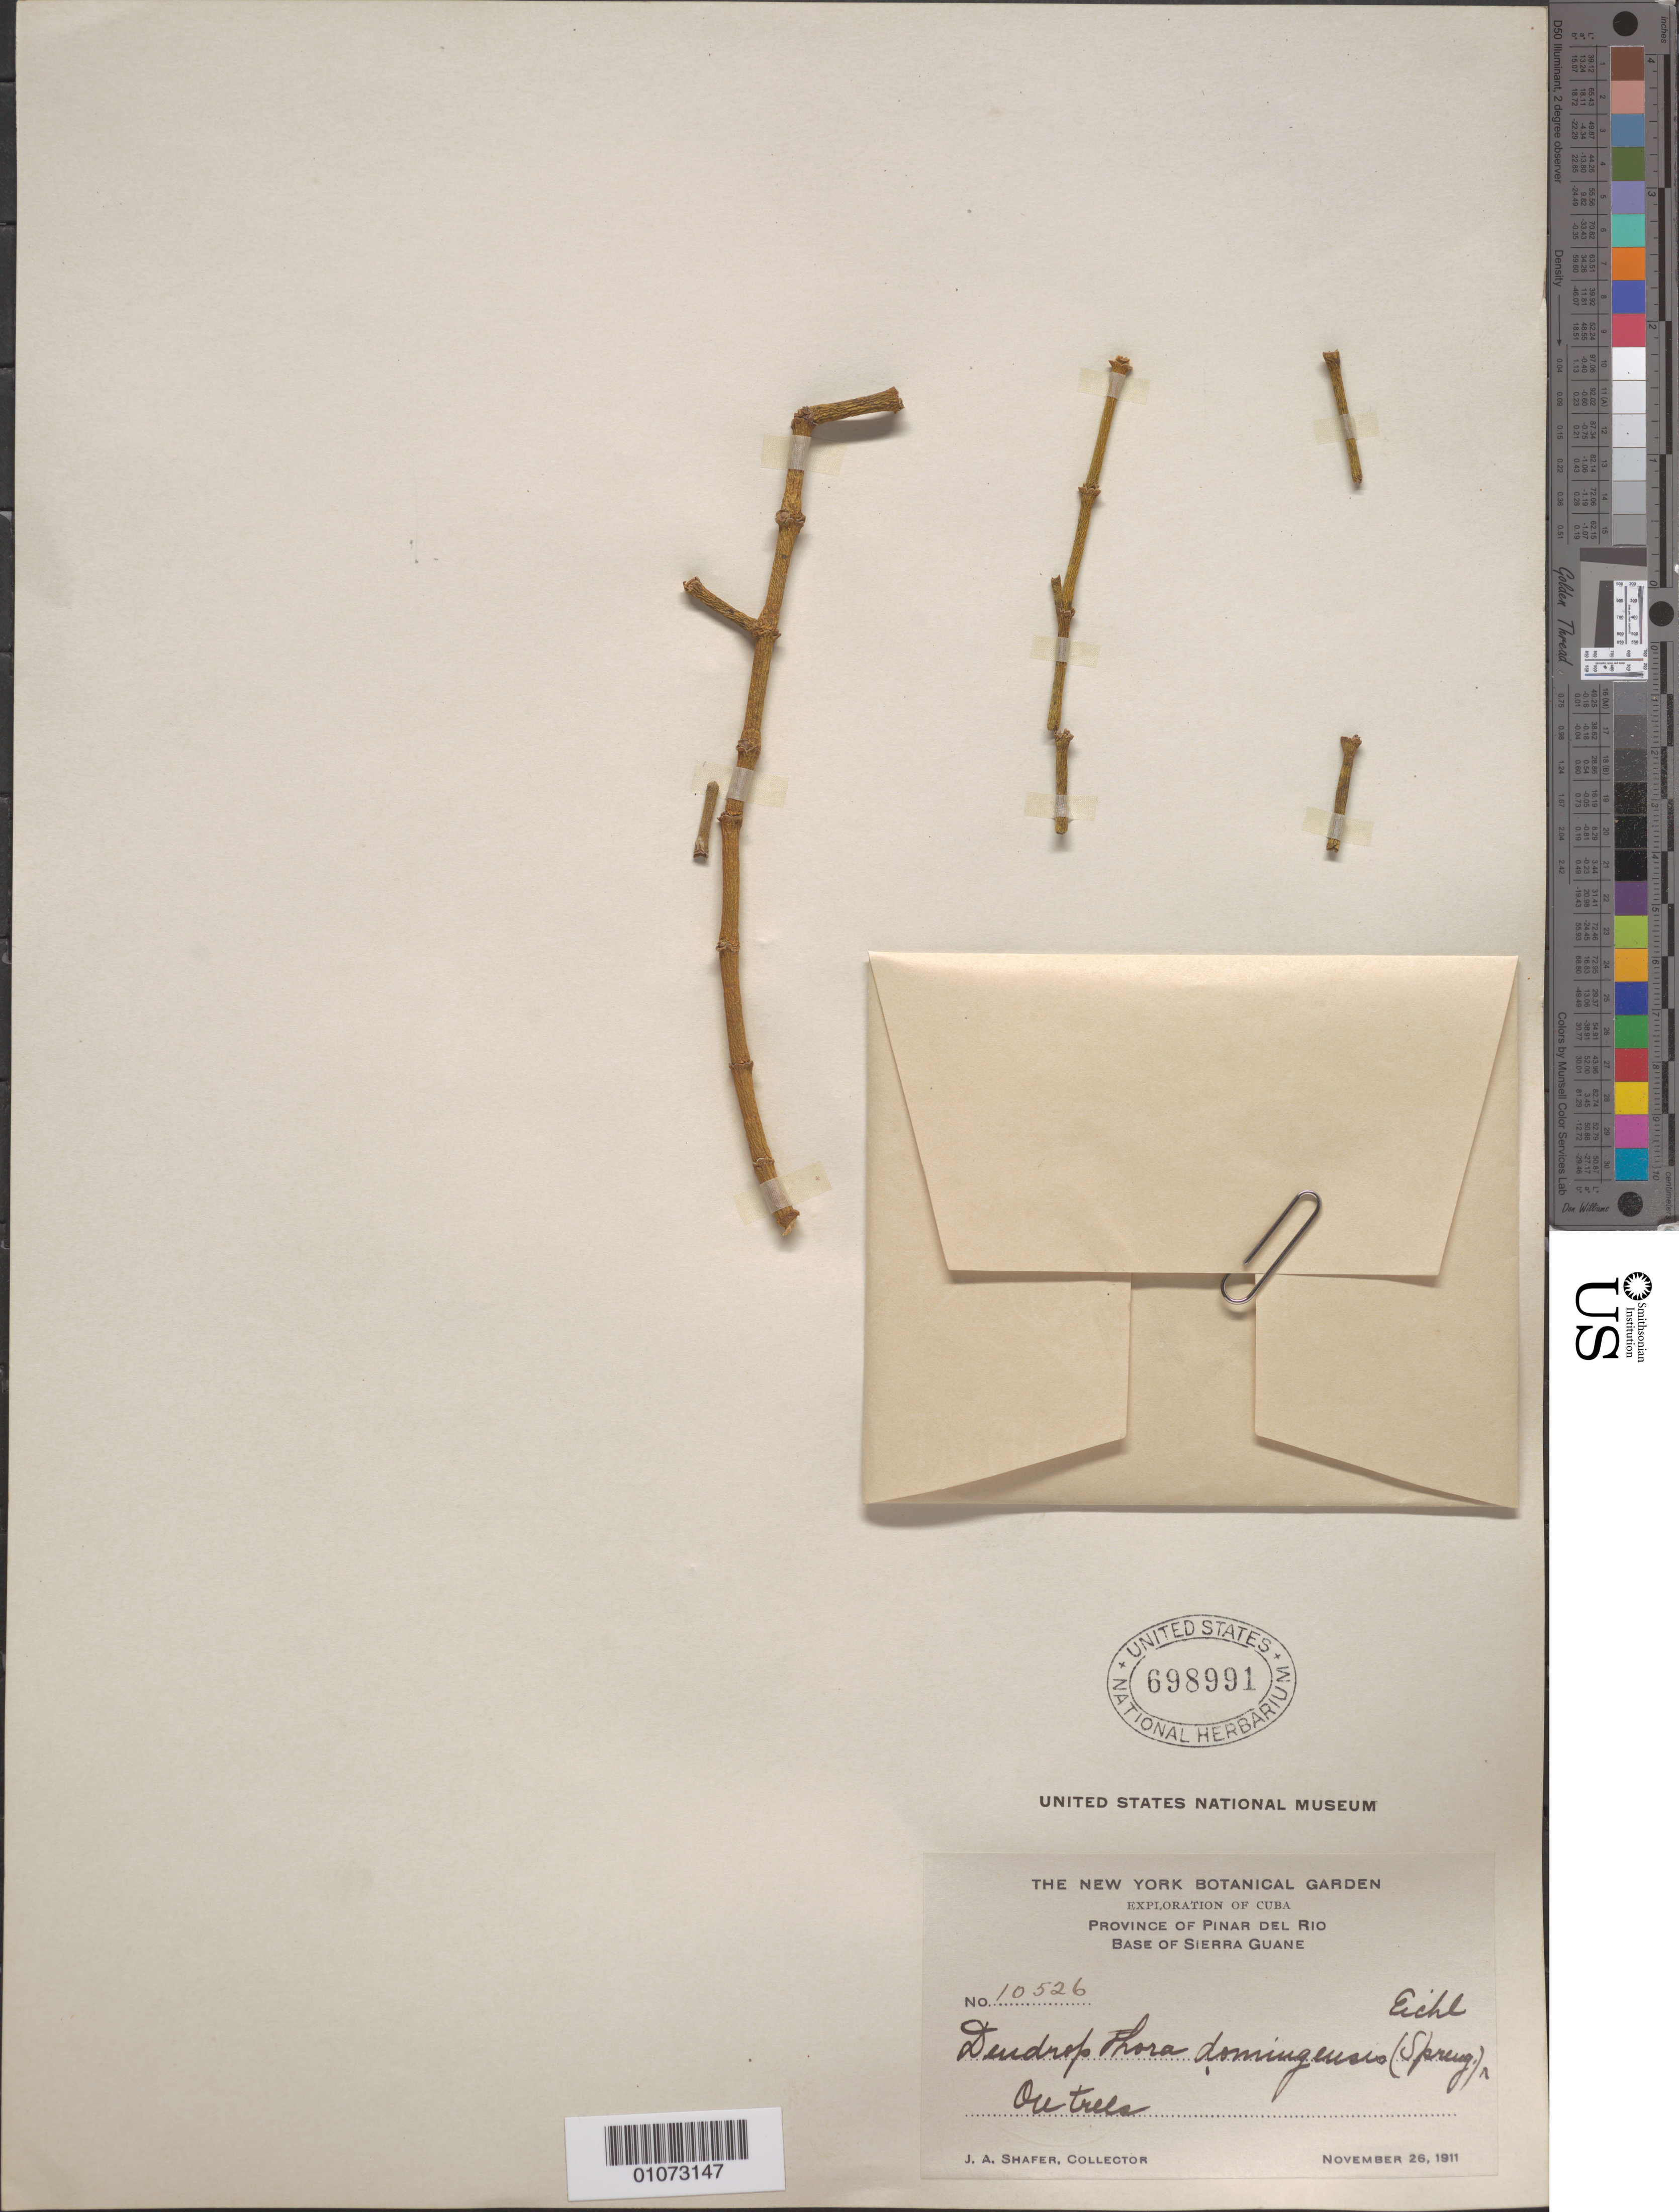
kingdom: Plantae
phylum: Tracheophyta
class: Magnoliopsida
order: Santalales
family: Viscaceae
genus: Dendrophthora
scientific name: Dendrophthora domingensis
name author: (Spreng.) Eichler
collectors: J. A. Shafer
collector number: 10526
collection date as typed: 26 Nov 1911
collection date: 1911-11-26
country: Cuba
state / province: Pinar del Rio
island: Cuba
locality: Base of Sierra Guane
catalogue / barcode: US 698991